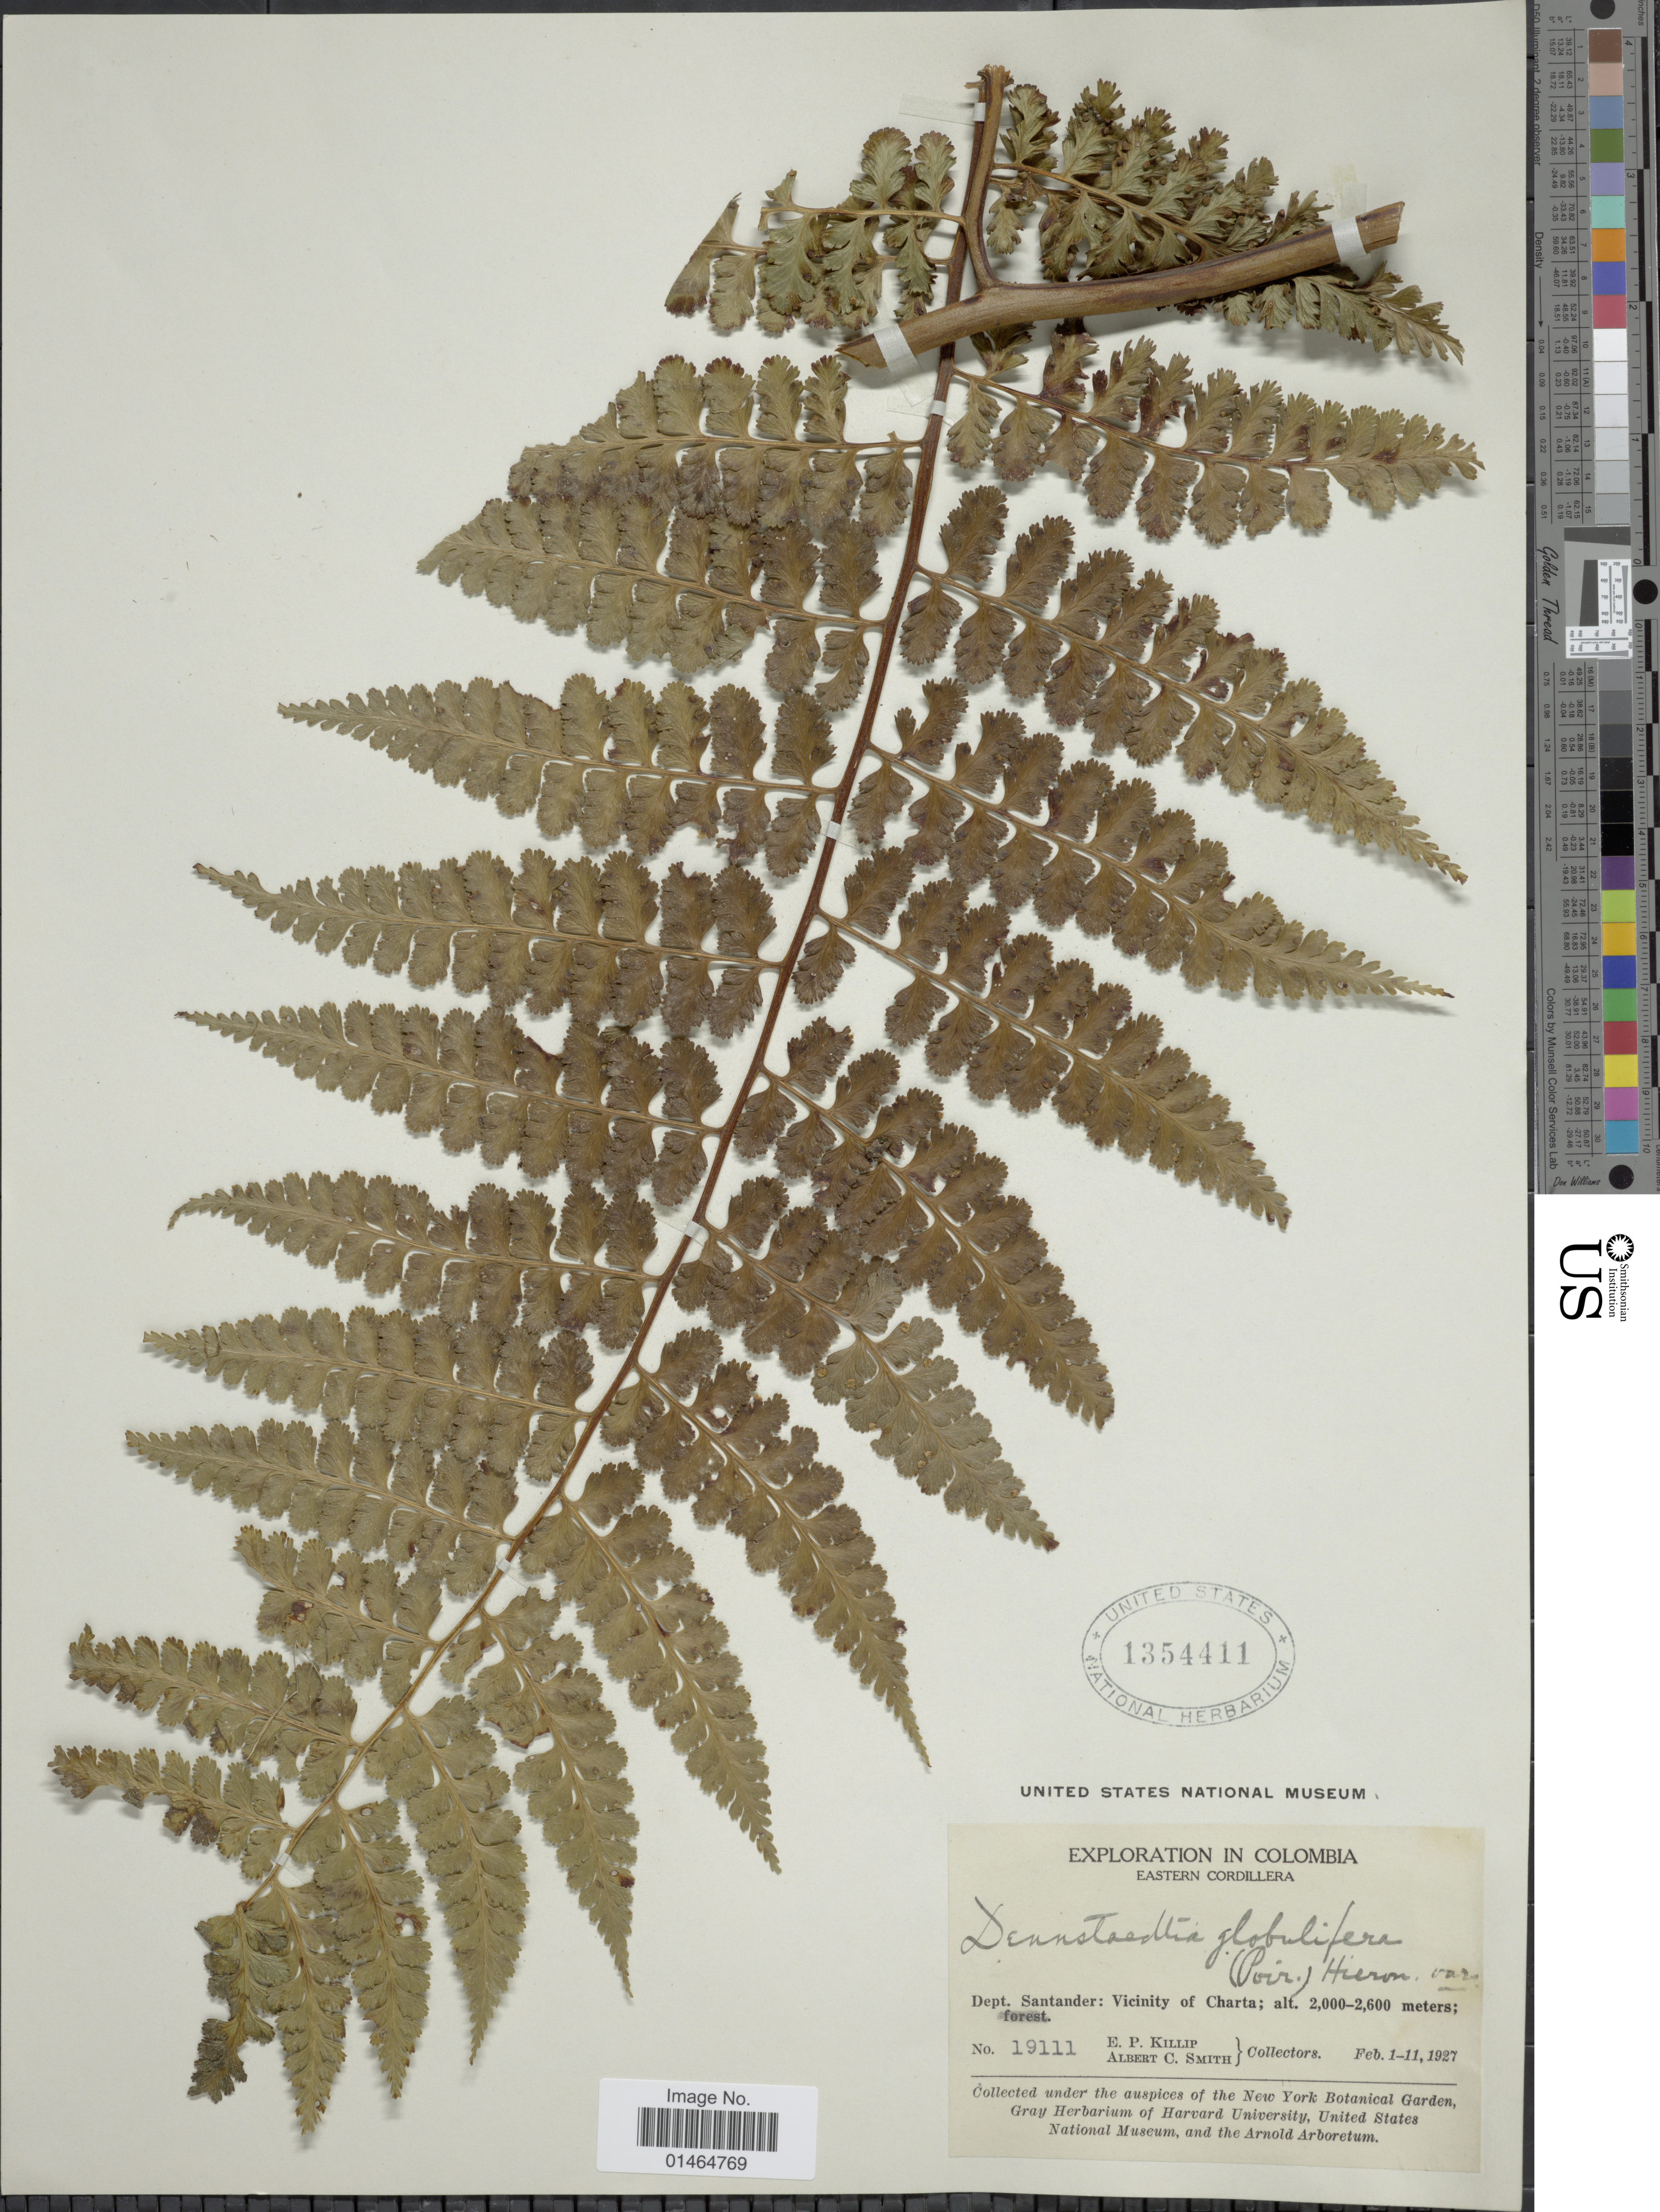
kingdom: Plantae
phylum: Tracheophyta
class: Polypodiopsida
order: Polypodiales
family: Dennstaedtiaceae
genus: Dennstaedtia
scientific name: Dennstaedtia globulifera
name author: (Poir.) Hieron.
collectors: E. P. Killip & A. C. Smith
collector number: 19111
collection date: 1927-02-01/1927-02-11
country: Colombia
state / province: Santander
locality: Eastern Cordillera. Vicinity of Charta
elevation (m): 2000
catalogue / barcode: US 1354411